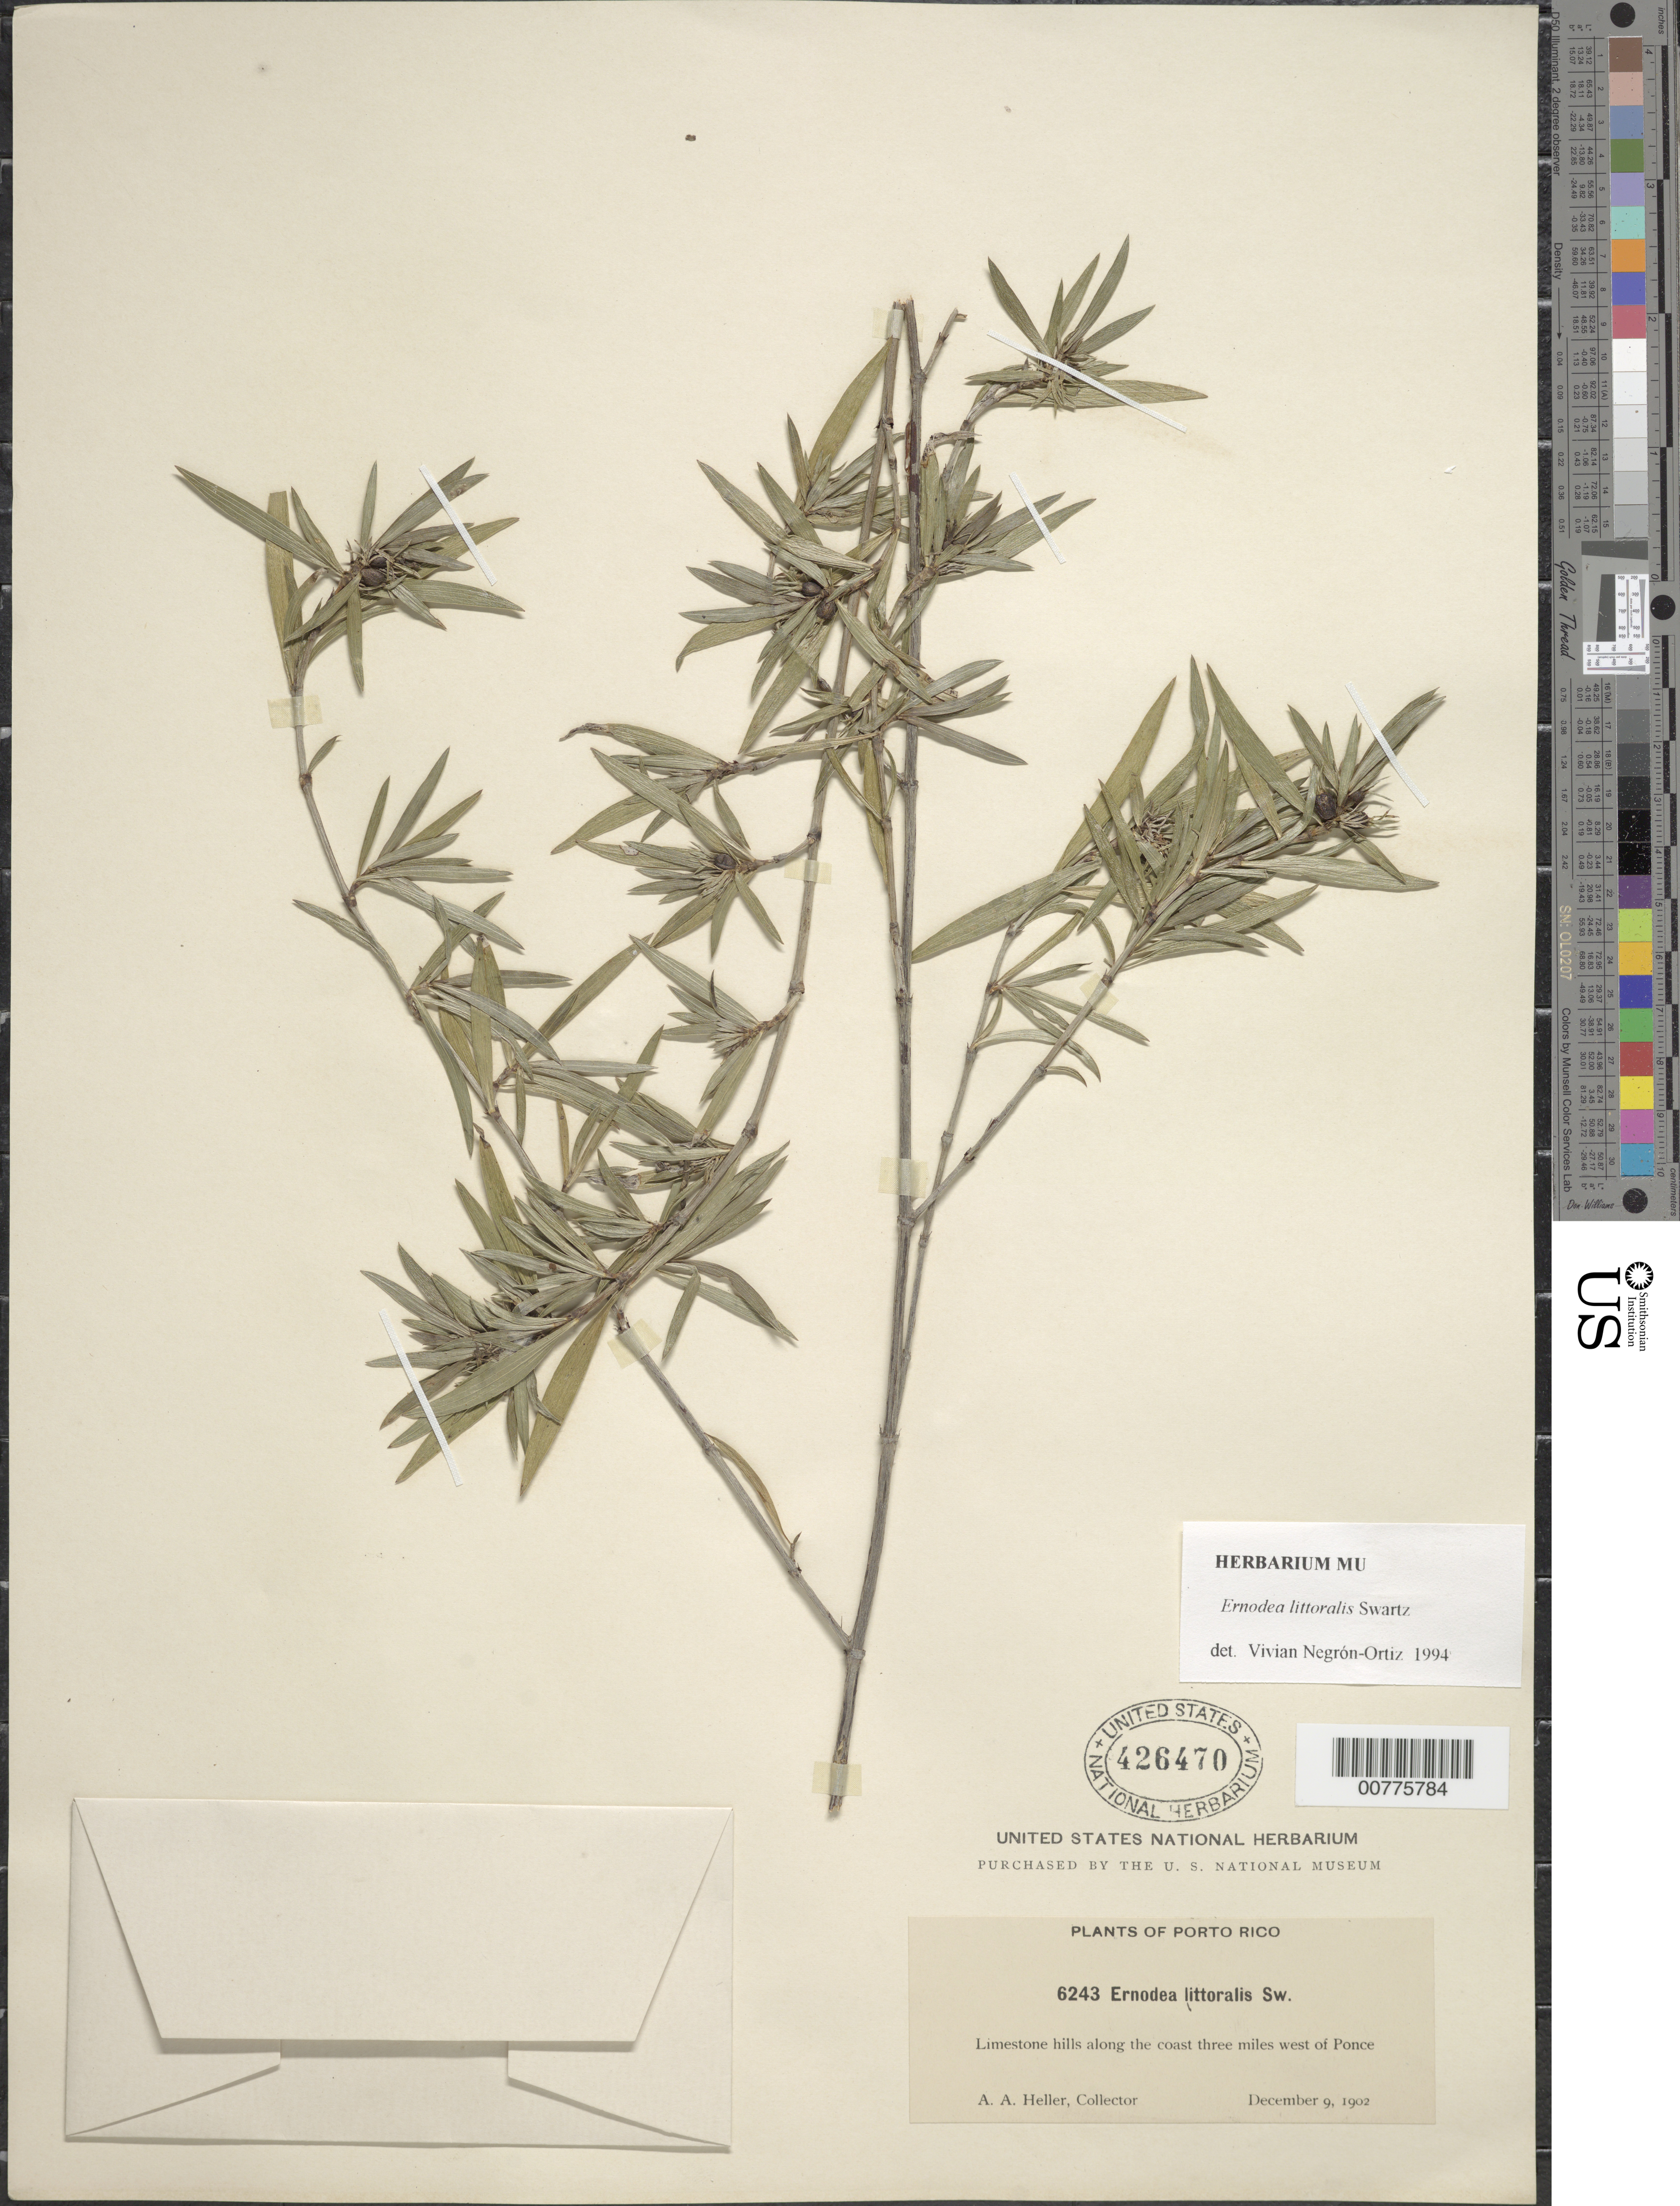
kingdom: Plantae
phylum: Tracheophyta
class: Magnoliopsida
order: Gentianales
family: Rubiaceae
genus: Ernodea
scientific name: Ernodea littoralis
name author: Sw.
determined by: Negrón-Ortiz, V.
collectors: A. A. Heller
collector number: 6243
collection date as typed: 09 Dec 1902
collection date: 1902-12-09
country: Puerto Rico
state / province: Ponce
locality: Limestone hills along the coast, 3 mi W of Ponce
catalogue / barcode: US 426470